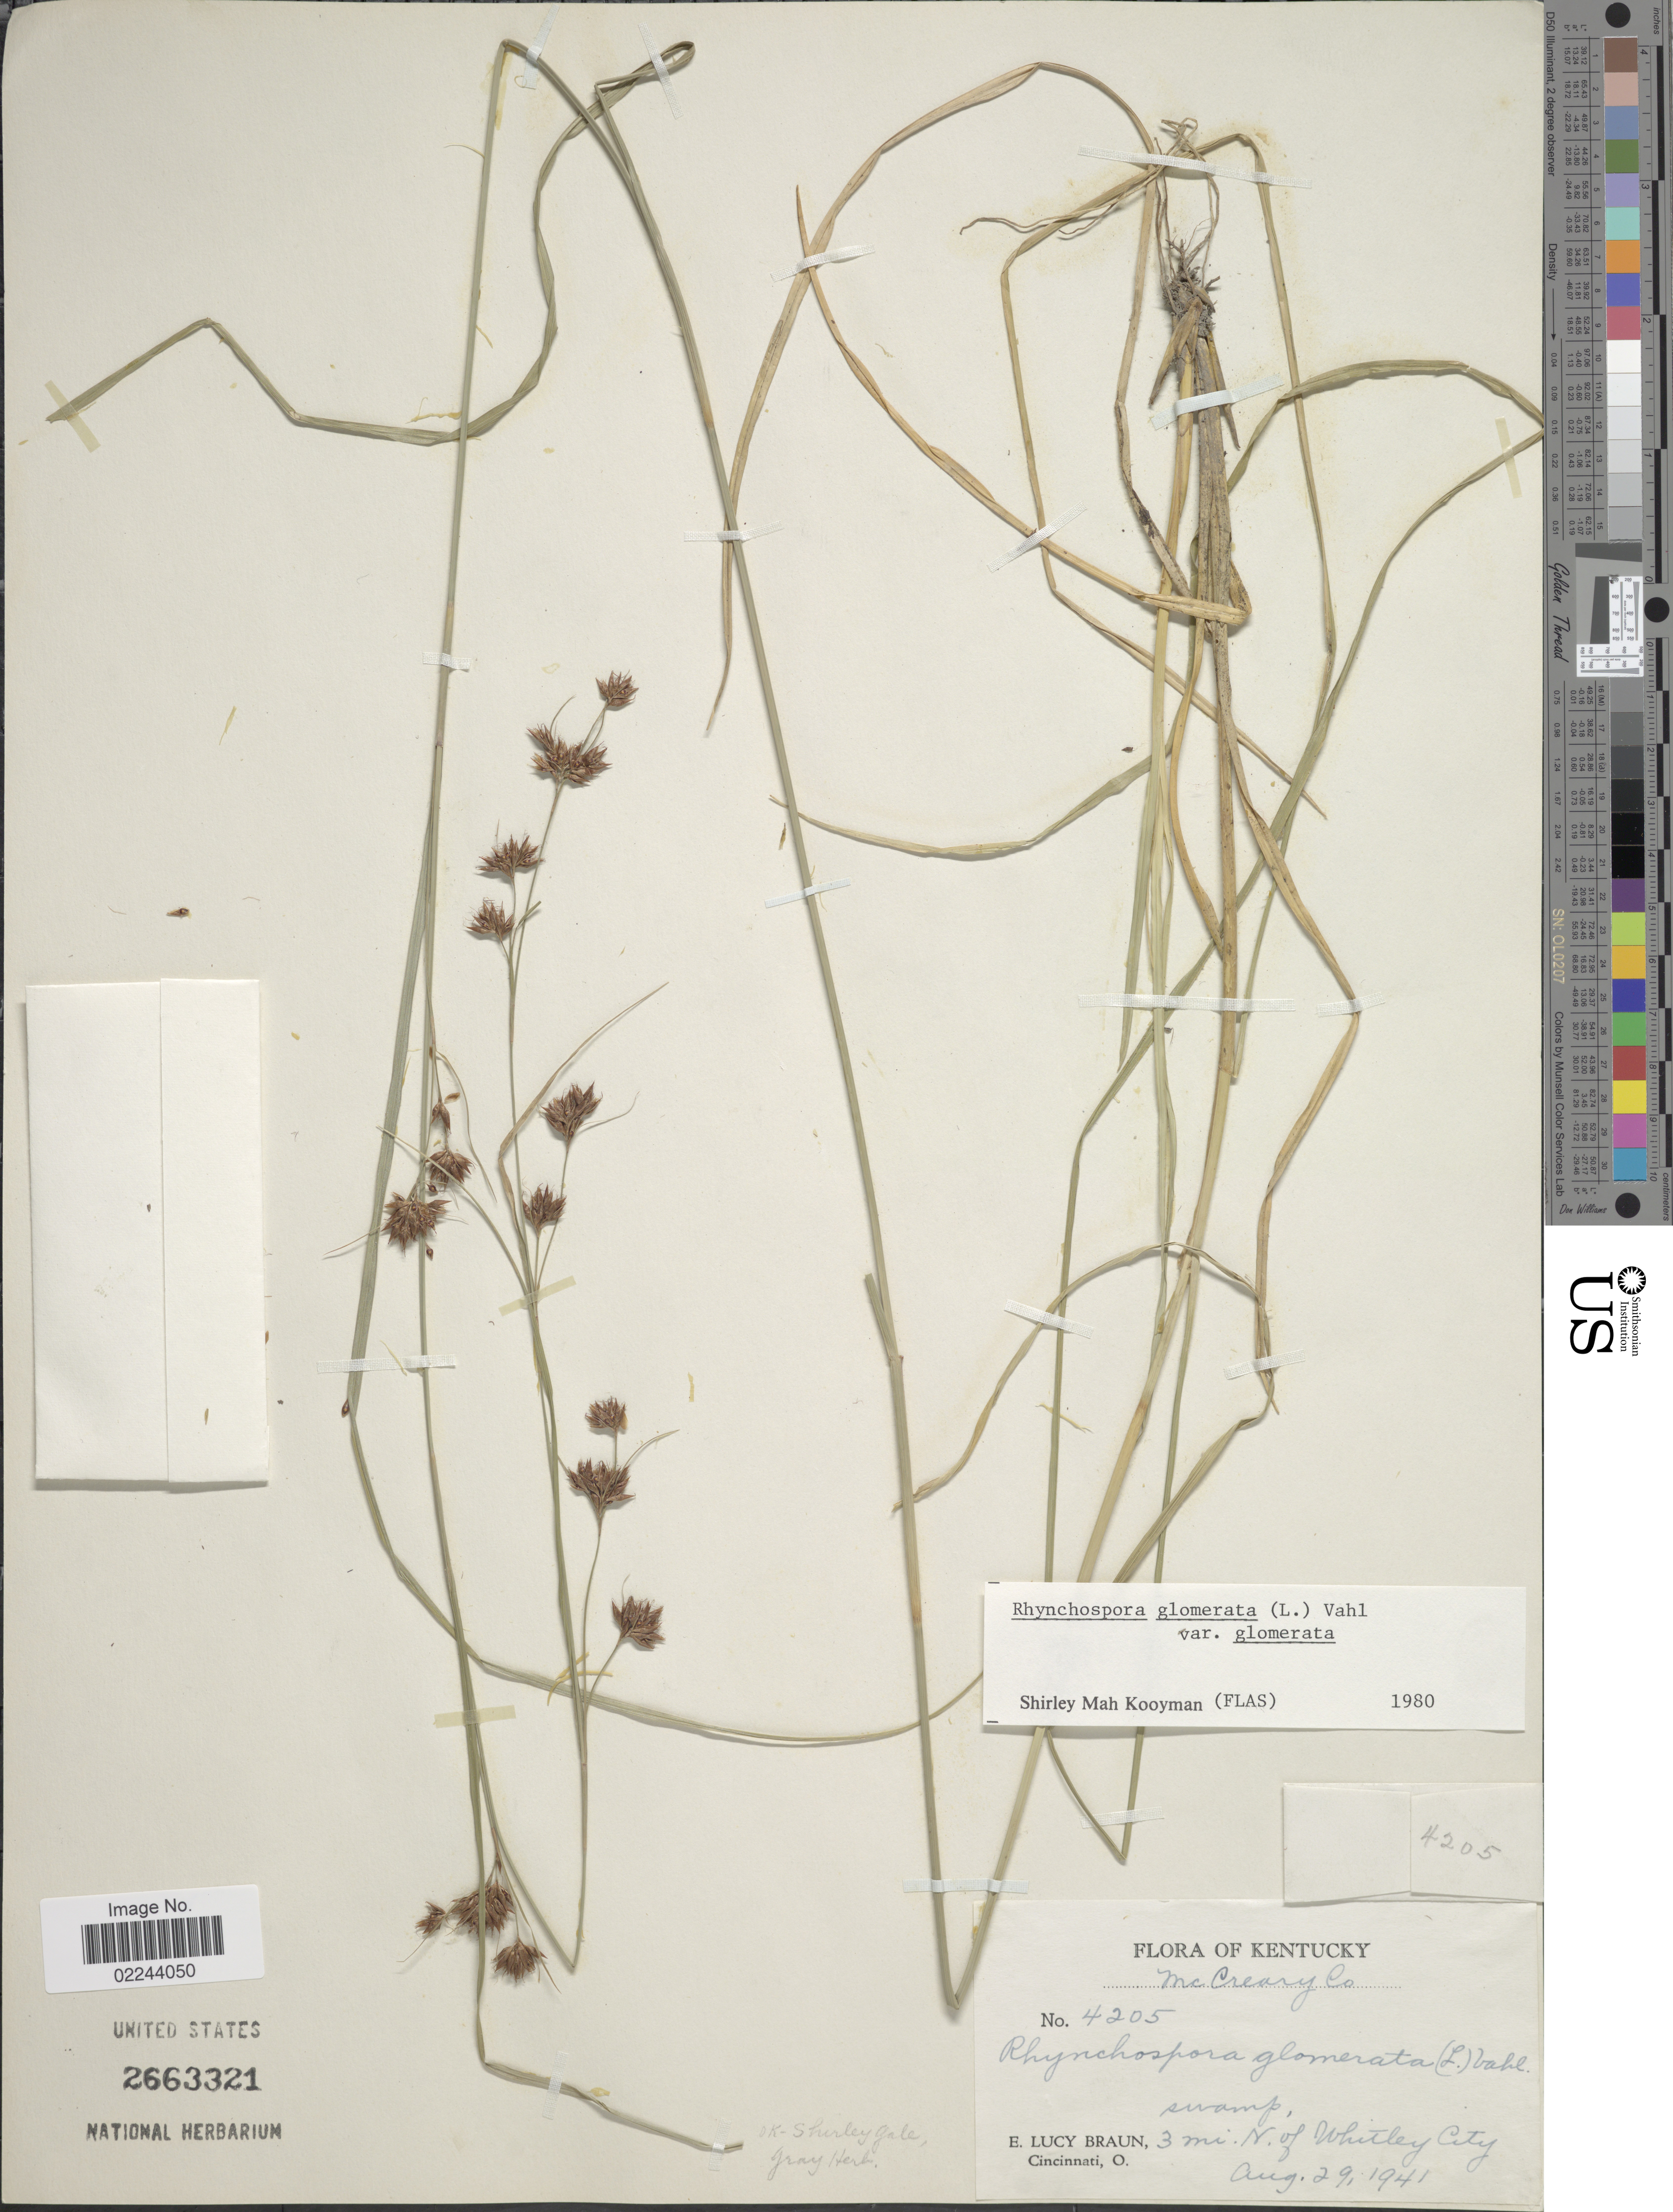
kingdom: Plantae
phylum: Tracheophyta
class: Liliopsida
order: Poales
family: Cyperaceae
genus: Rhynchospora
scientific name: Rhynchospora glomerata var. glomerata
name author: (L.) Vahl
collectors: E. L. Braun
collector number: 4205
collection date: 1941-08-29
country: United States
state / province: Kentucky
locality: McCreary Co, 3 mi N of Whitley City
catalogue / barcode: US 2663321